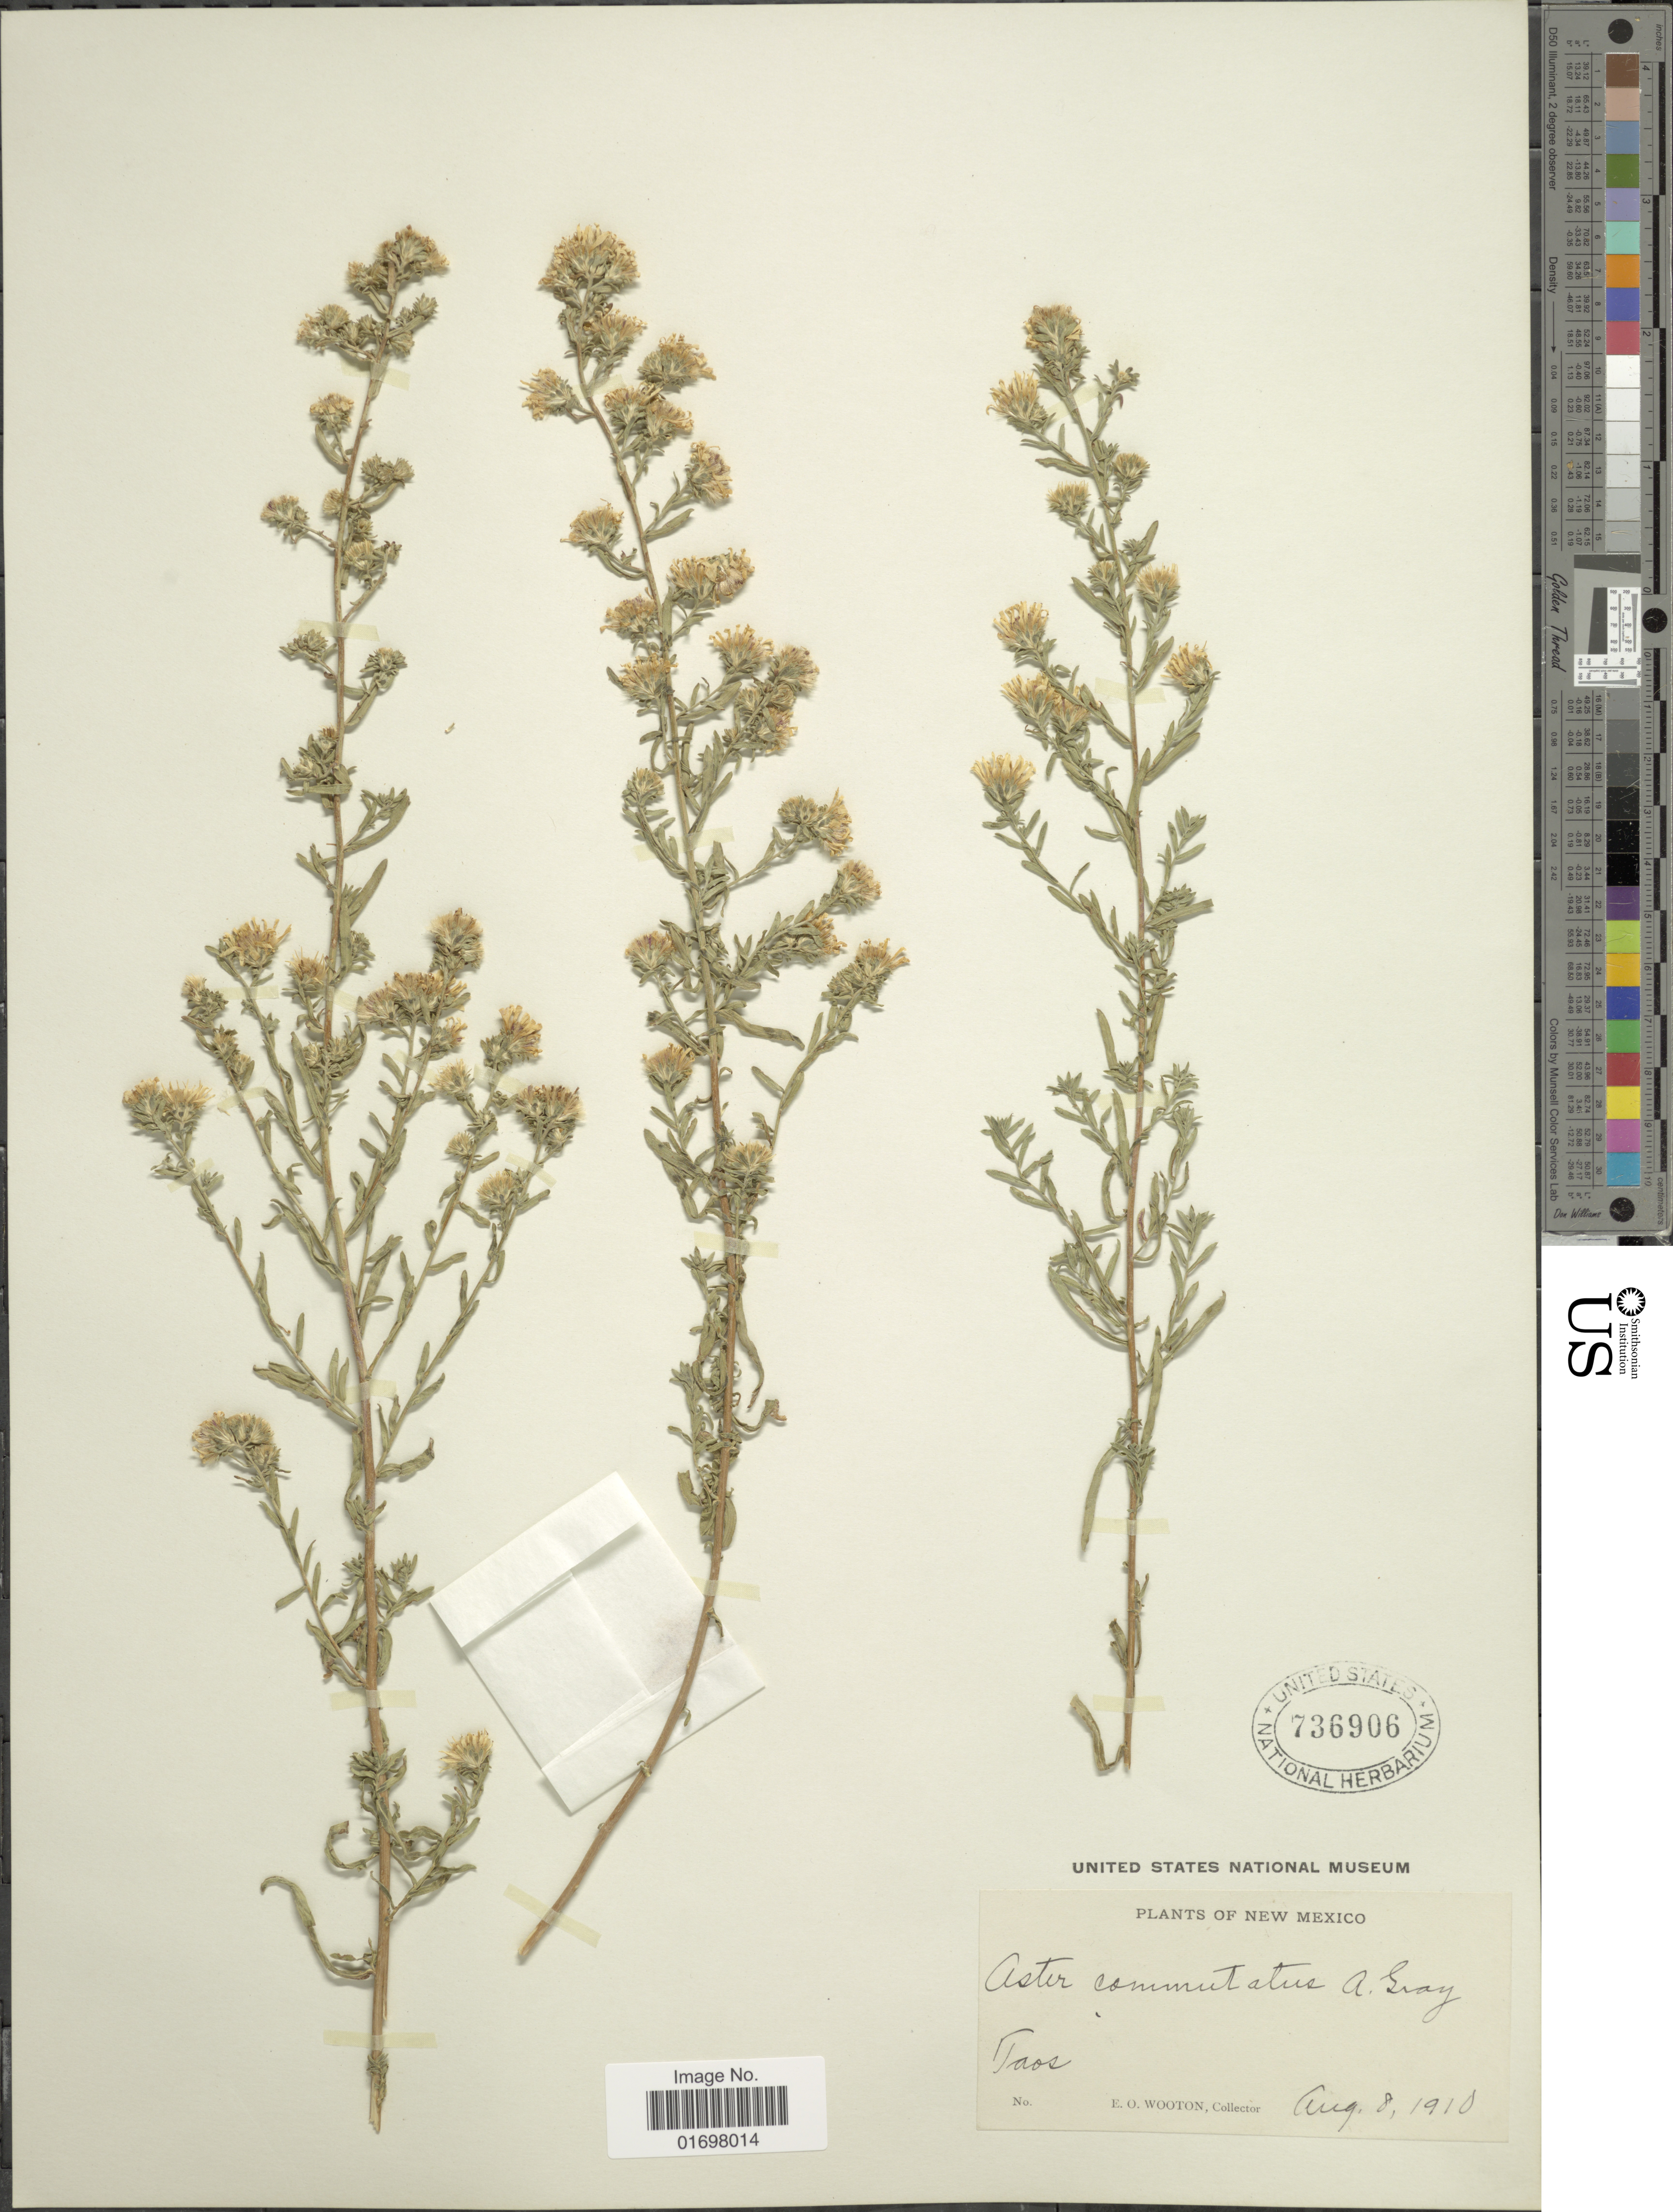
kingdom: Plantae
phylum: Tracheophyta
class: Magnoliopsida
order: Asterales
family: Asteraceae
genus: Symphyotrichum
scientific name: Symphyotrichum falcatum var. commutatum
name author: (Torr. & A. Gray) G.L. Nesom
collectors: E. O. Wooton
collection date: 1910-08-08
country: United States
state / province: New Mexico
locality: Taos.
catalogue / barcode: US 736906